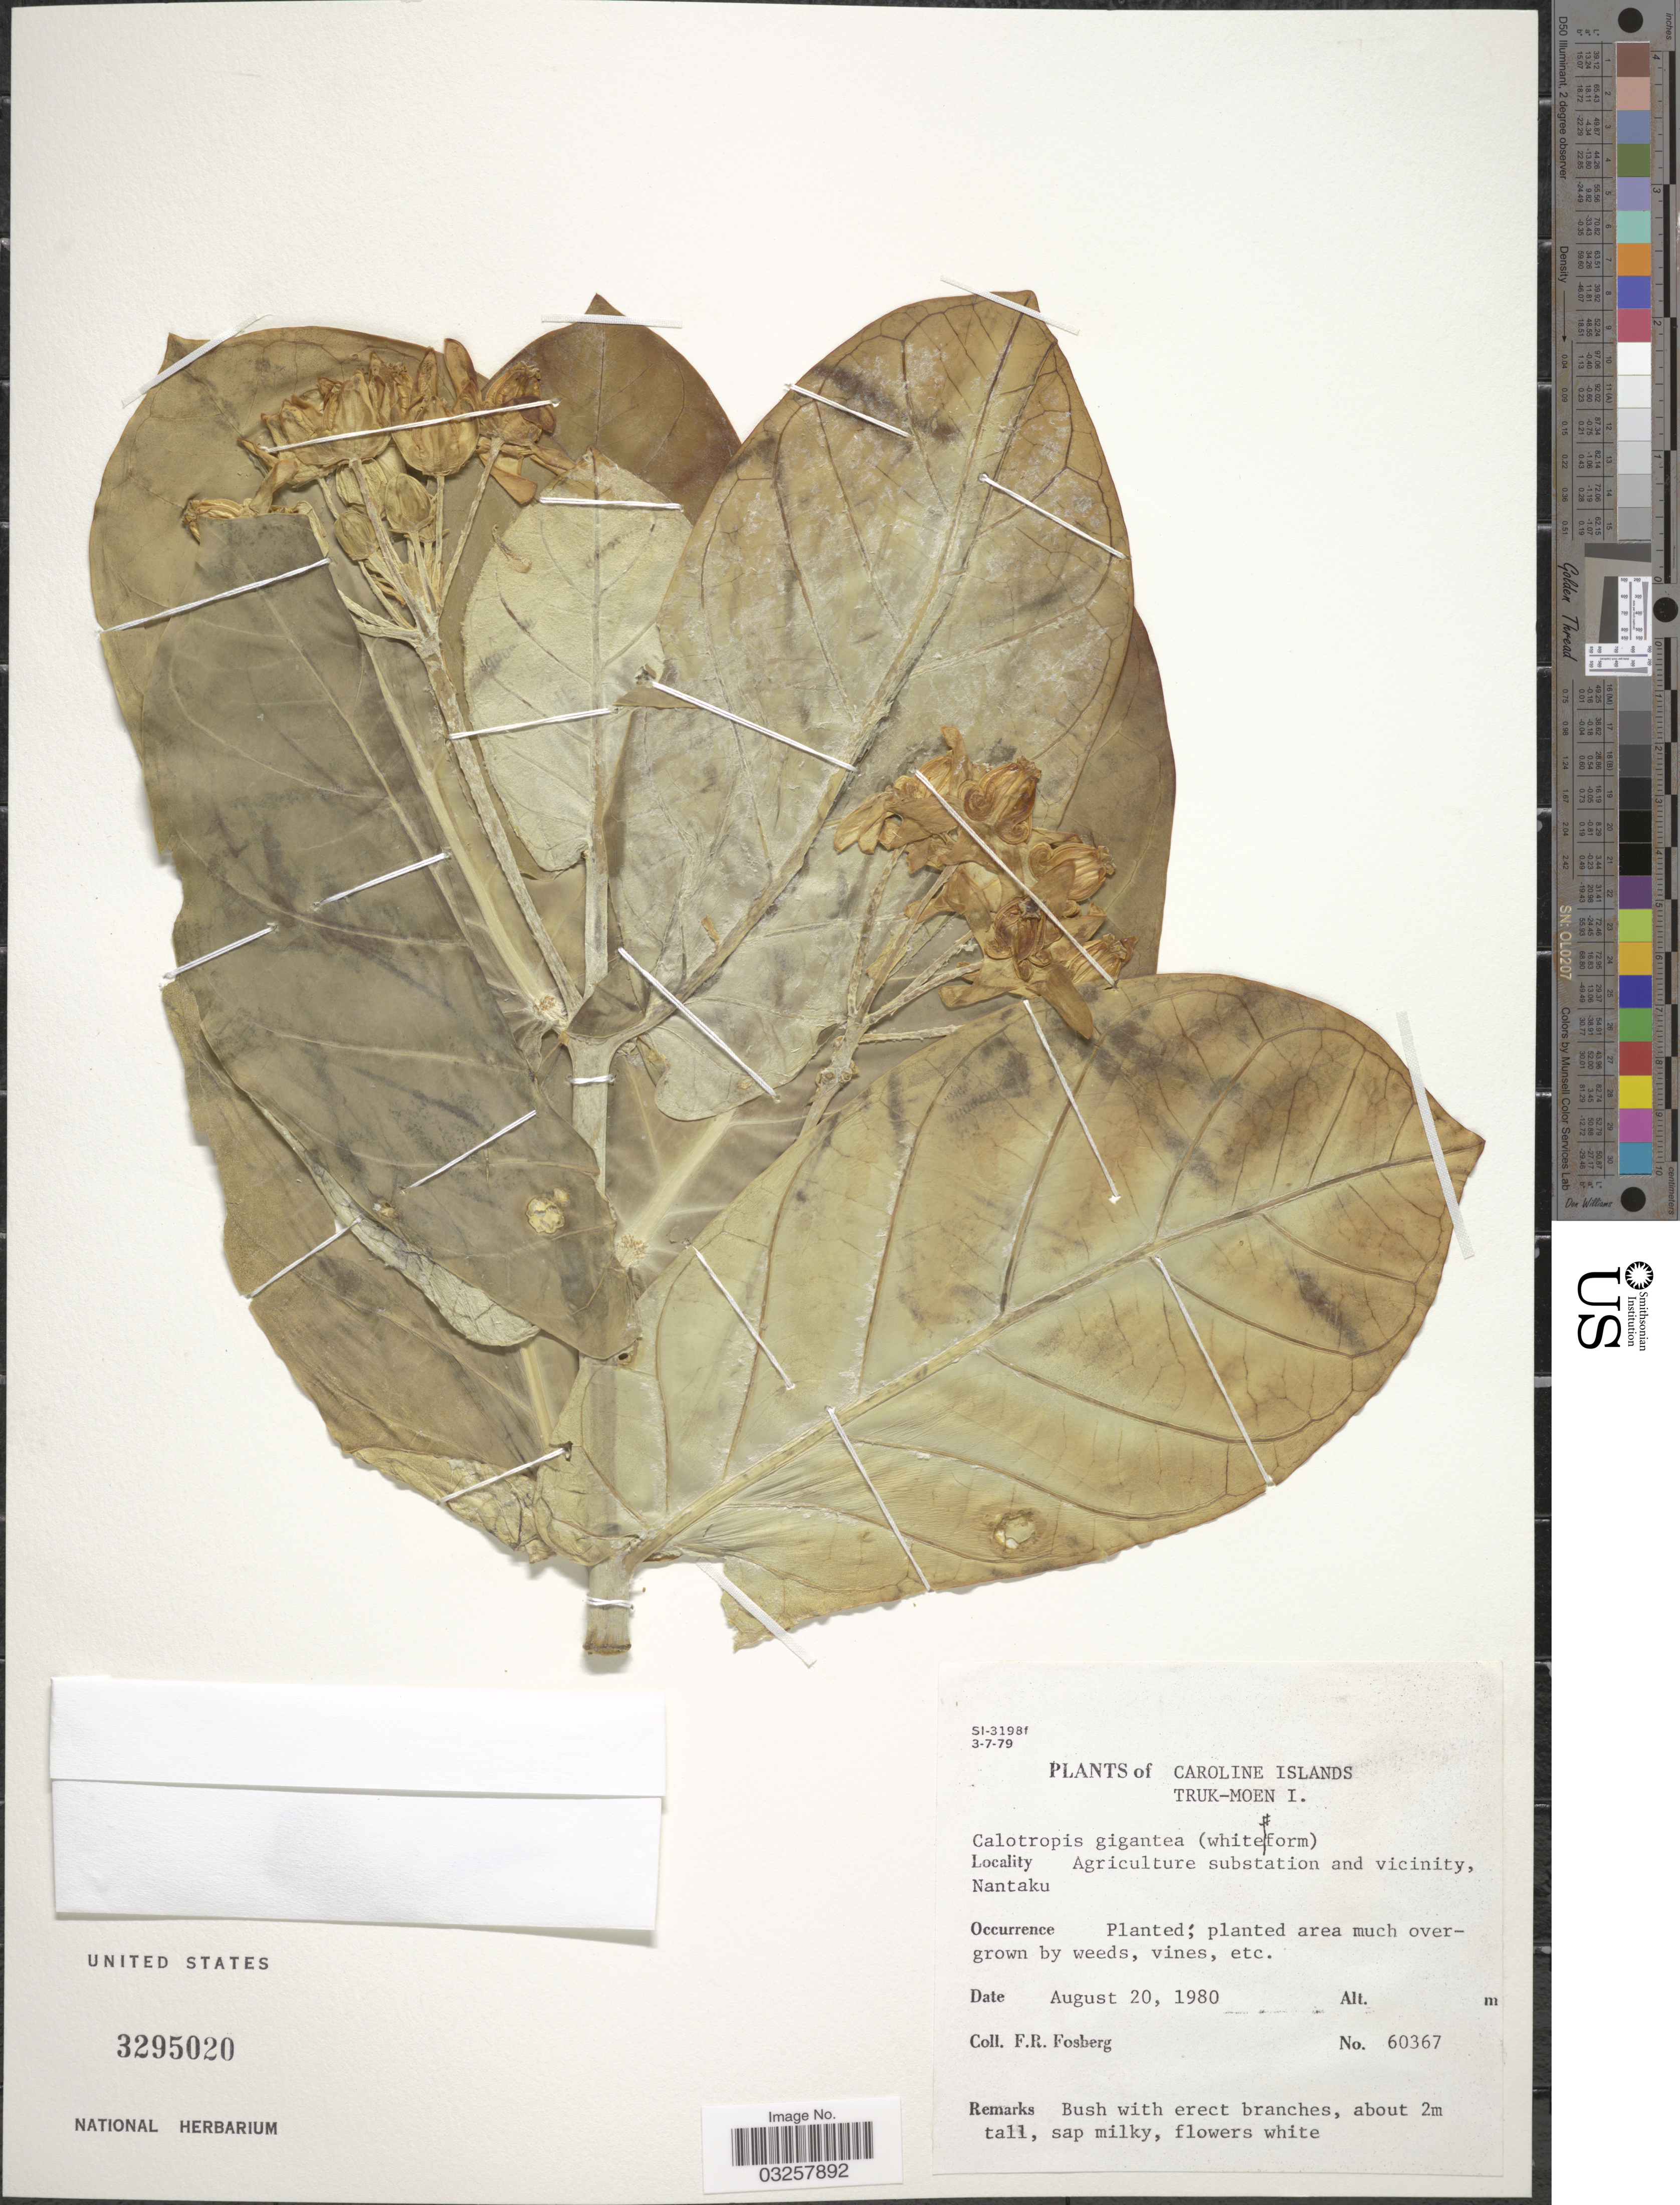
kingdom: Plantae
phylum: Tracheophyta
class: Magnoliopsida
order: Gentianales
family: Apocynaceae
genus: Calotropis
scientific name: Calotropis gigantea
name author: (L.) W.T. Aiton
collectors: F. R. Fosberg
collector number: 60367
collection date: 1980-08-20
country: Micronesia, Federated States of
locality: Caroline Islands. Truk-Moen I. Agriculture substation and vicinity, Nantaku.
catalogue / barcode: US 3295020